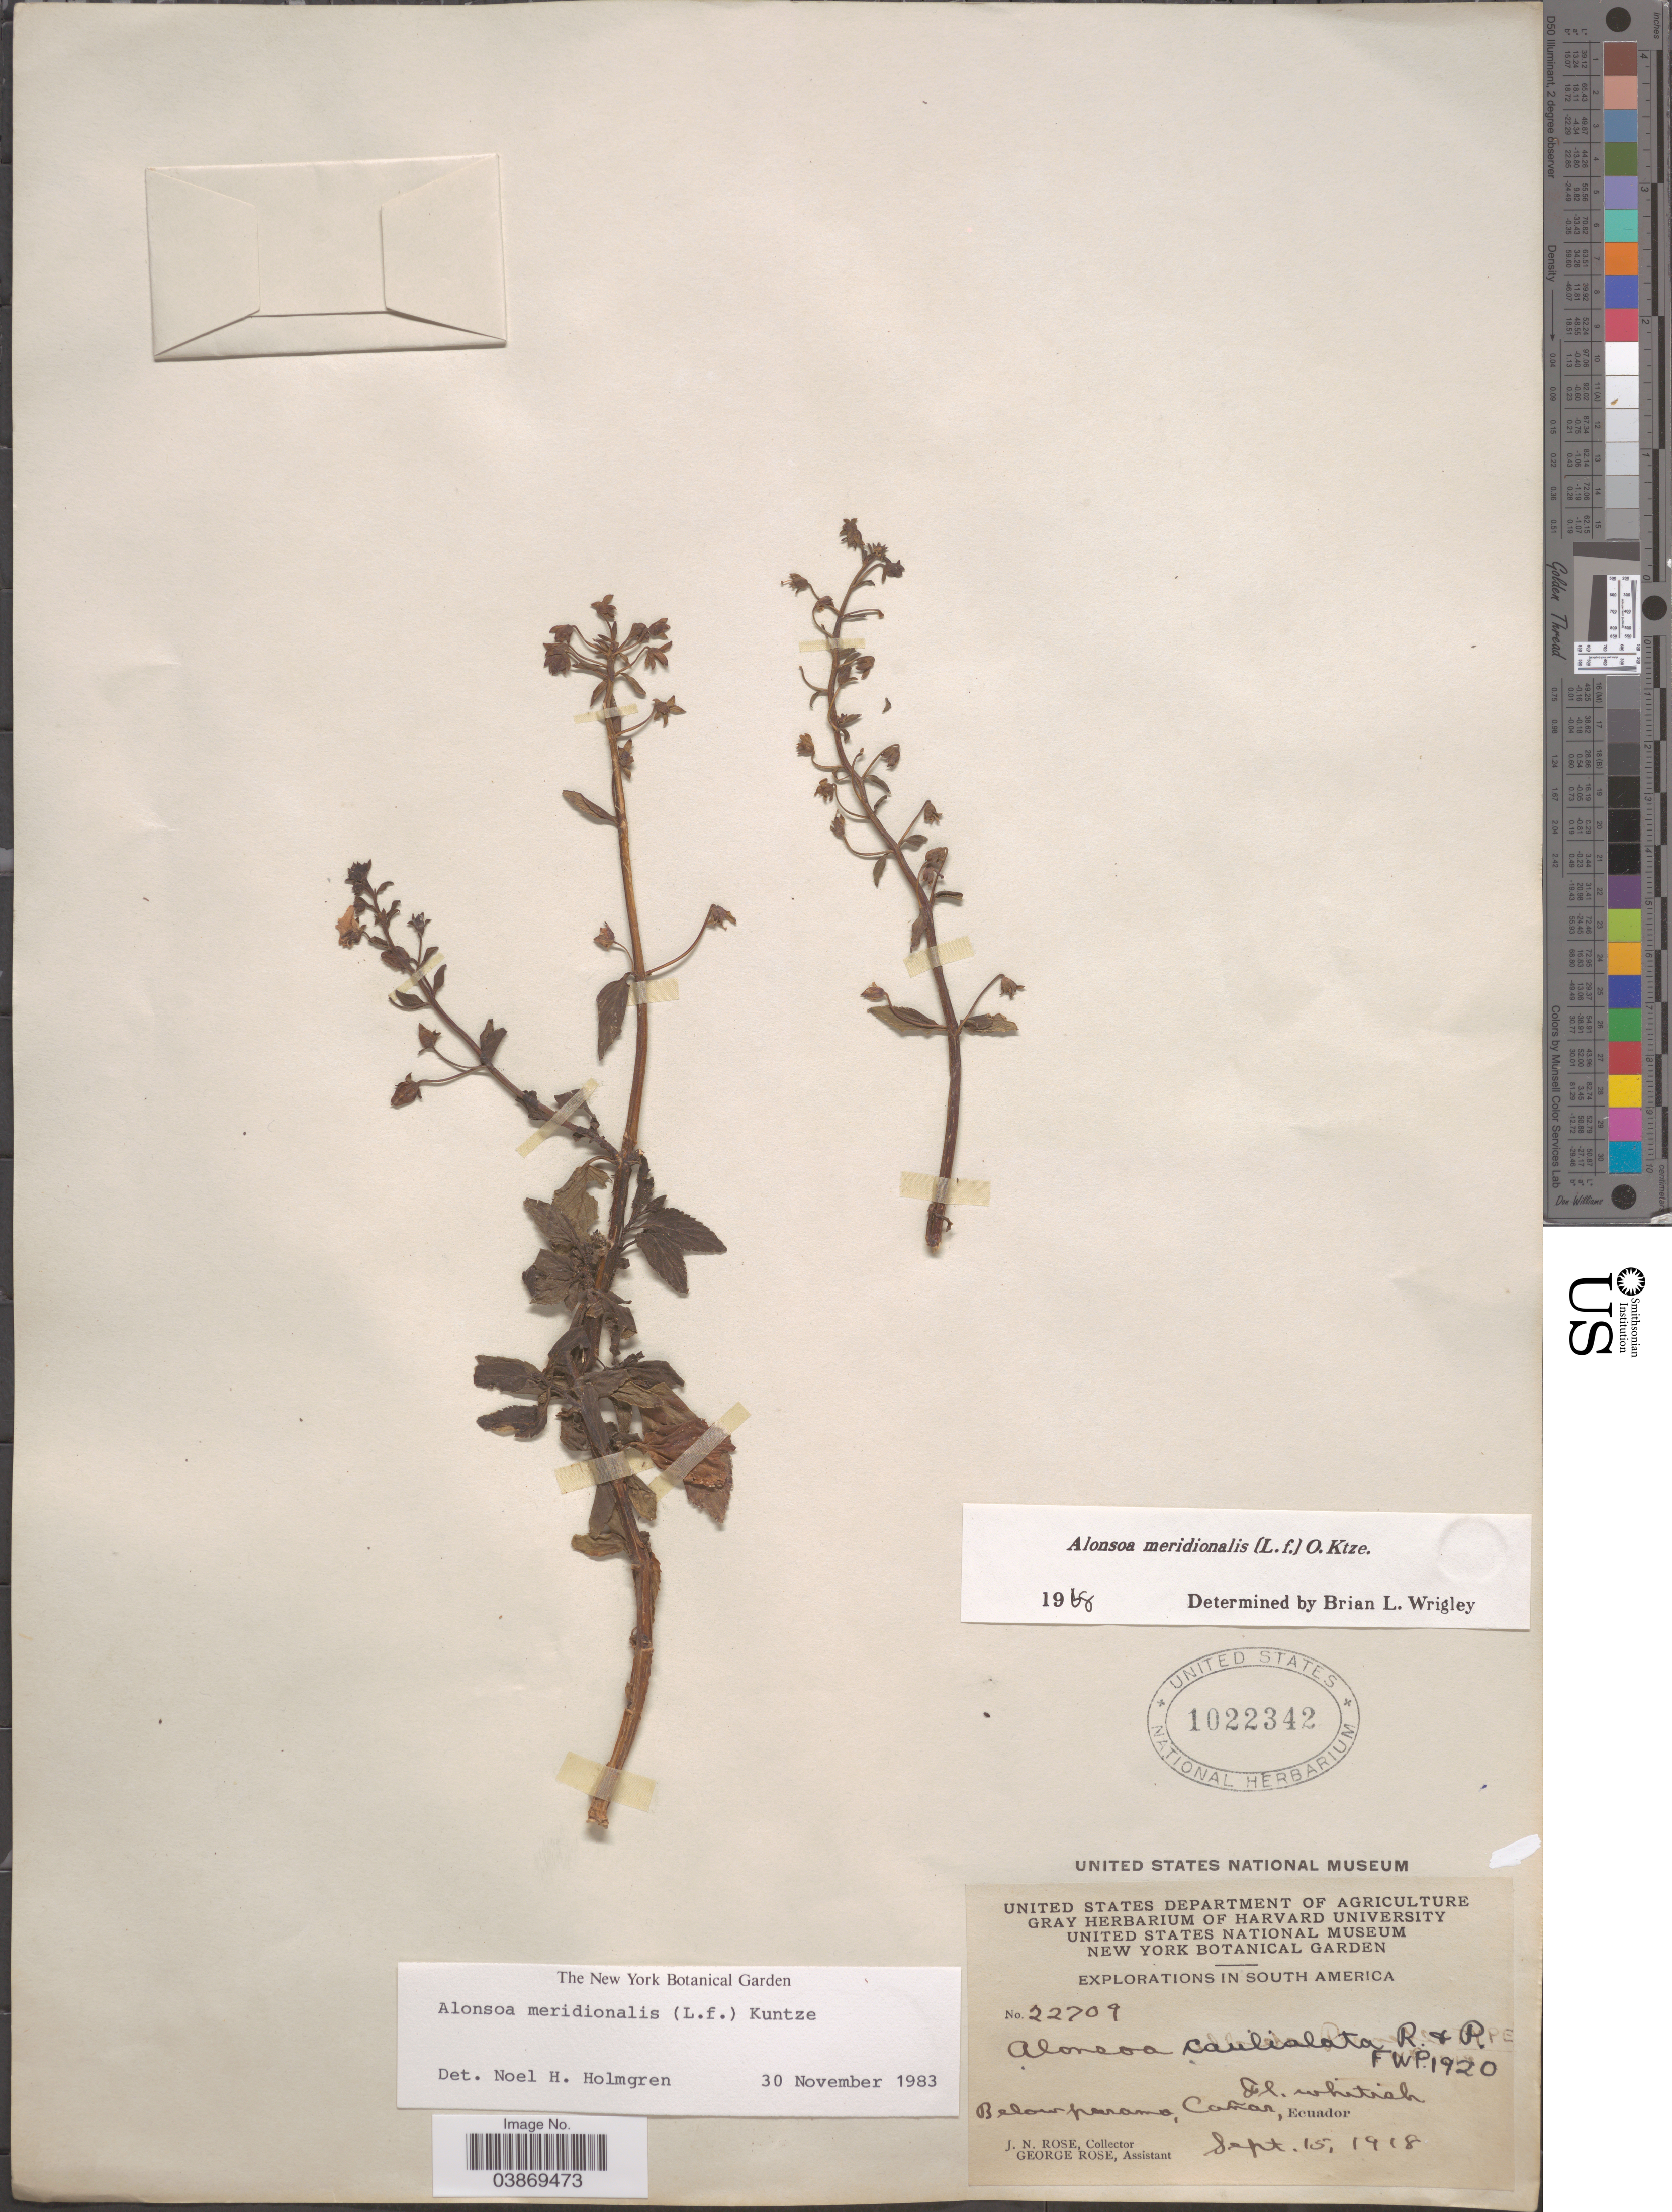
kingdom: Plantae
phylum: Tracheophyta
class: Magnoliopsida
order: Lamiales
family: Scrophulariaceae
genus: Alonsoa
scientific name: Alonsoa meridionalis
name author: (L. f.) Kuntze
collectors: J. N. Rose & G. Rose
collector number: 22709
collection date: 1918-09-15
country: Ecuador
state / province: Cañar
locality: Below Paramo, Cañar.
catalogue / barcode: US 1022342